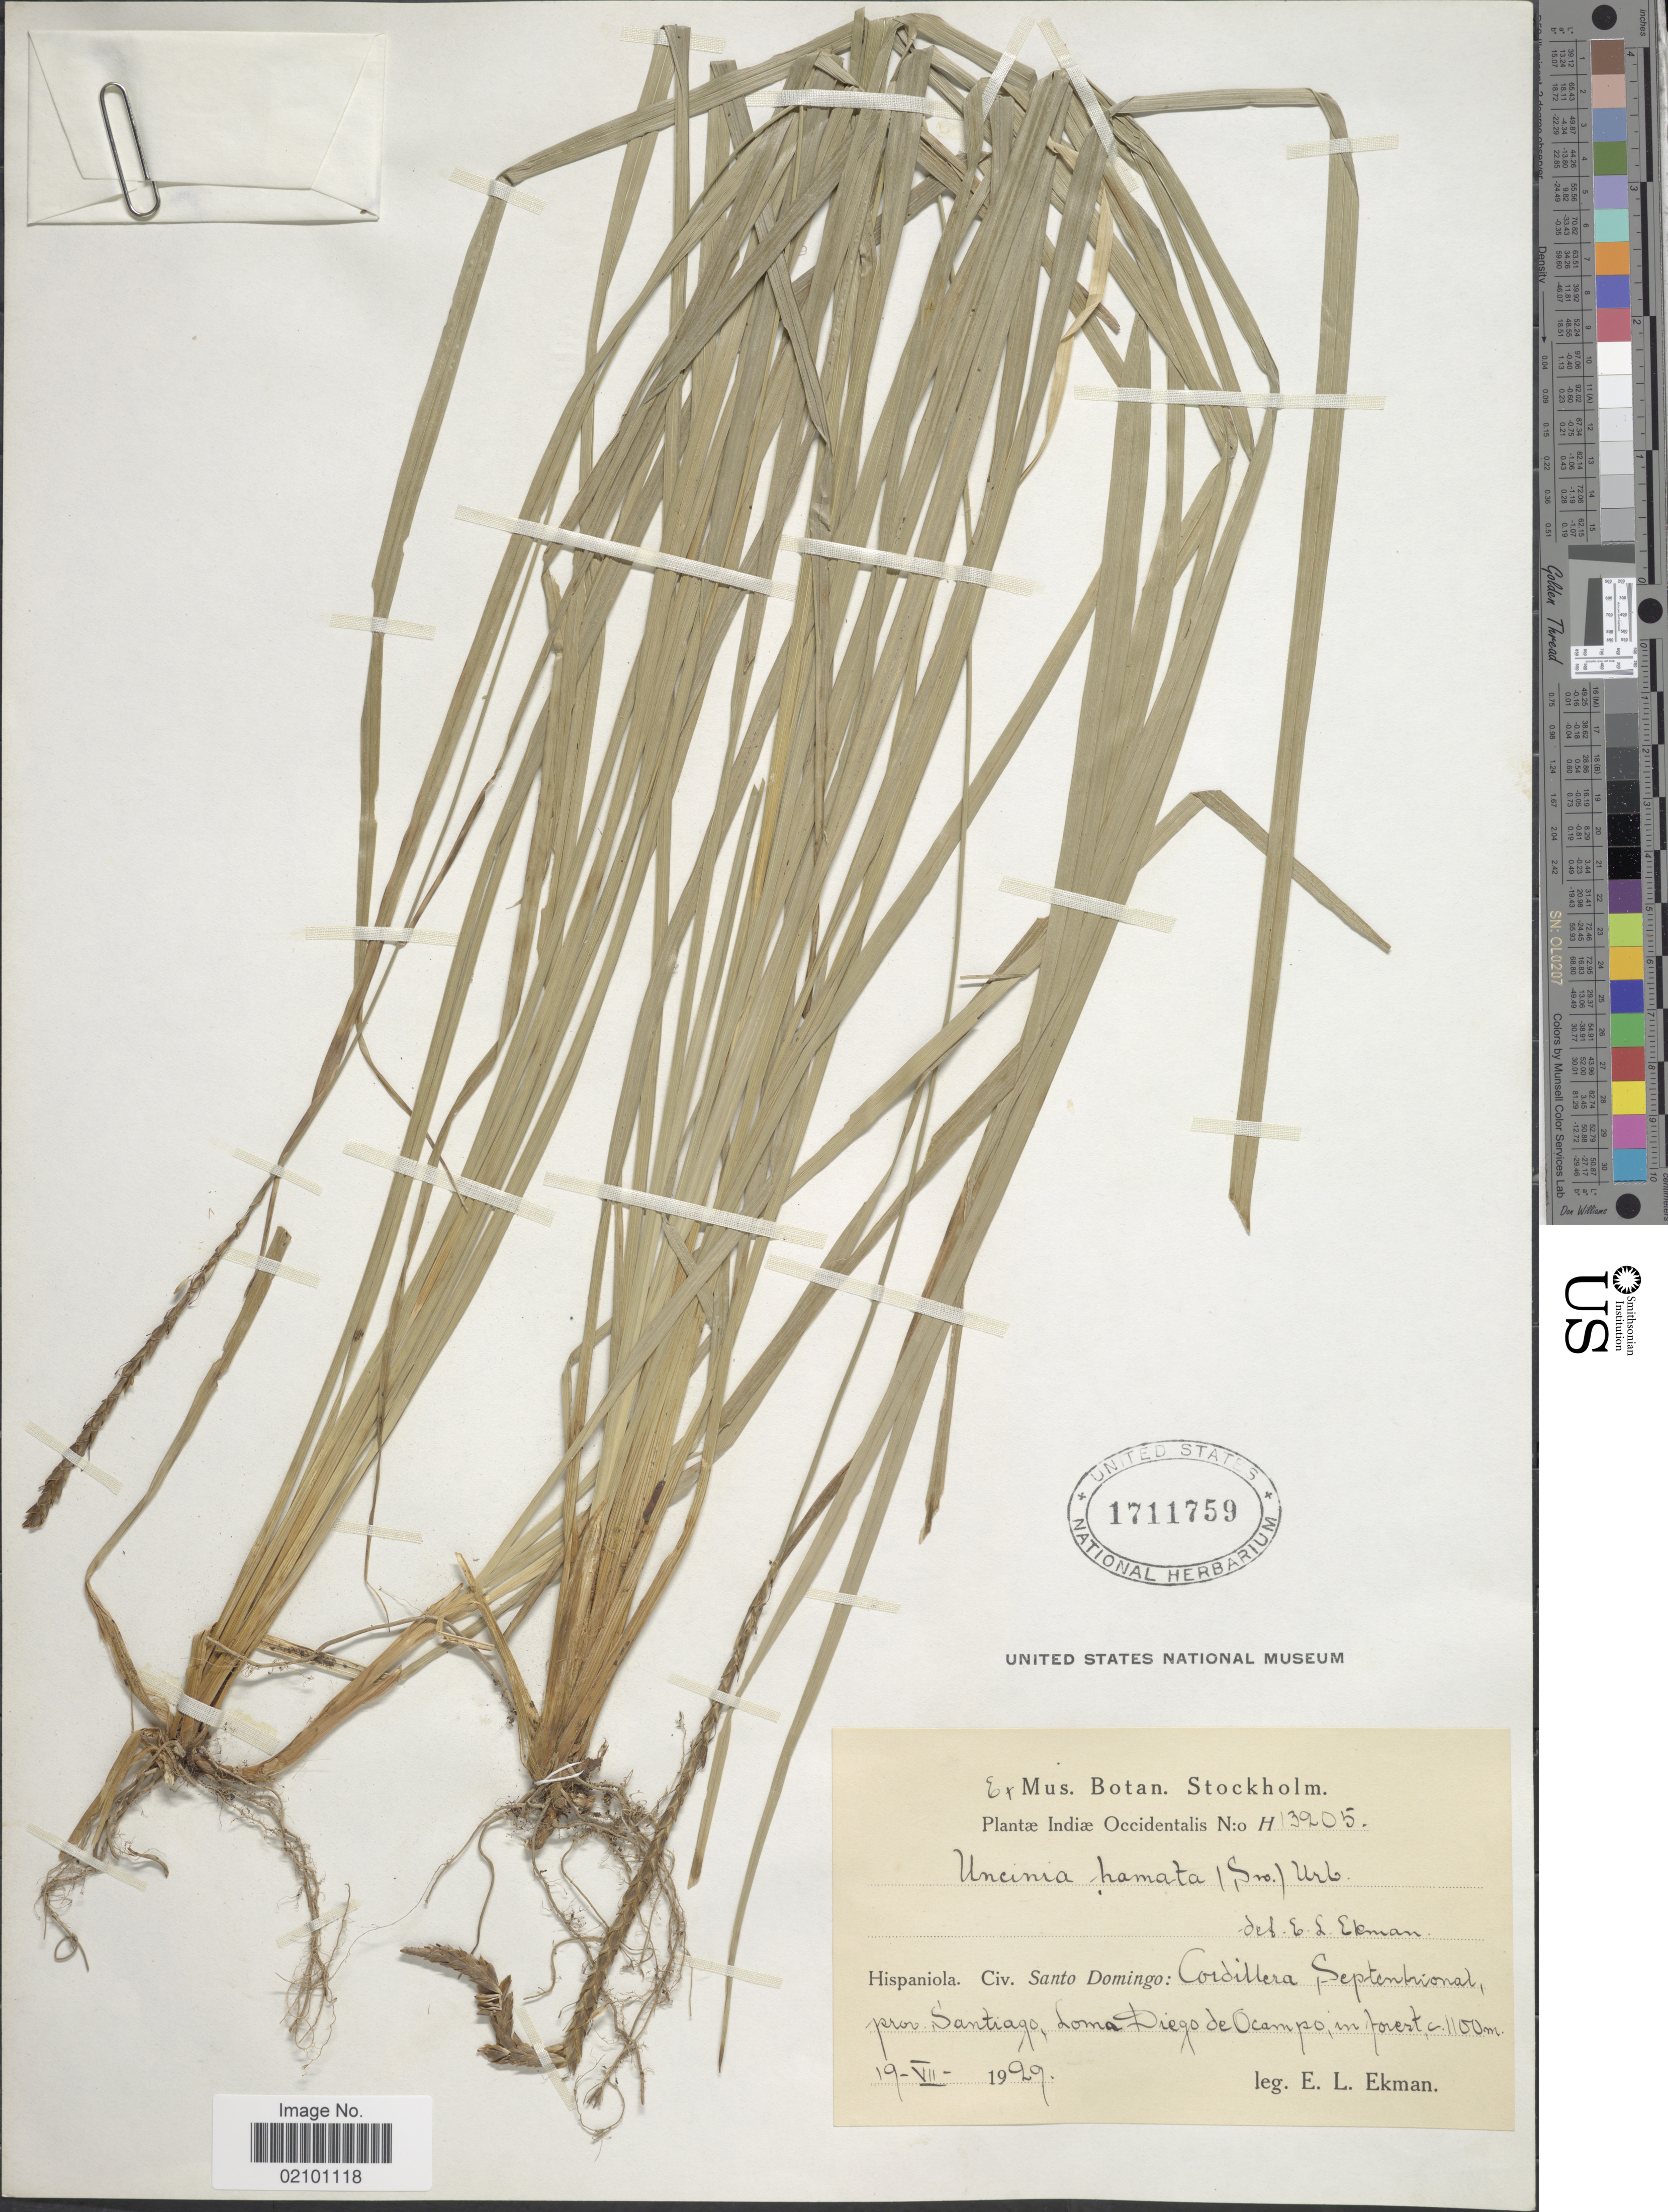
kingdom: Plantae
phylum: Tracheophyta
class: Liliopsida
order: Poales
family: Cyperaceae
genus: Carex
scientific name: Carex hamata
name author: Sw.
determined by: Strong, M. T., (US), Smithsonian Institution - National Museum of Natural History (UNITED STATES)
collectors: E. L. Ekman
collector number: H13905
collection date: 1929-07-19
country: Dominican Republic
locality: Indiae Occidentalis, Hispaniola, Civ. Santo Domingo, Cordillera Septentrional, Prov. Santiago, Loma Diego de Ocampo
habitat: In forest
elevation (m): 1100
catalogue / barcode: US 1711759